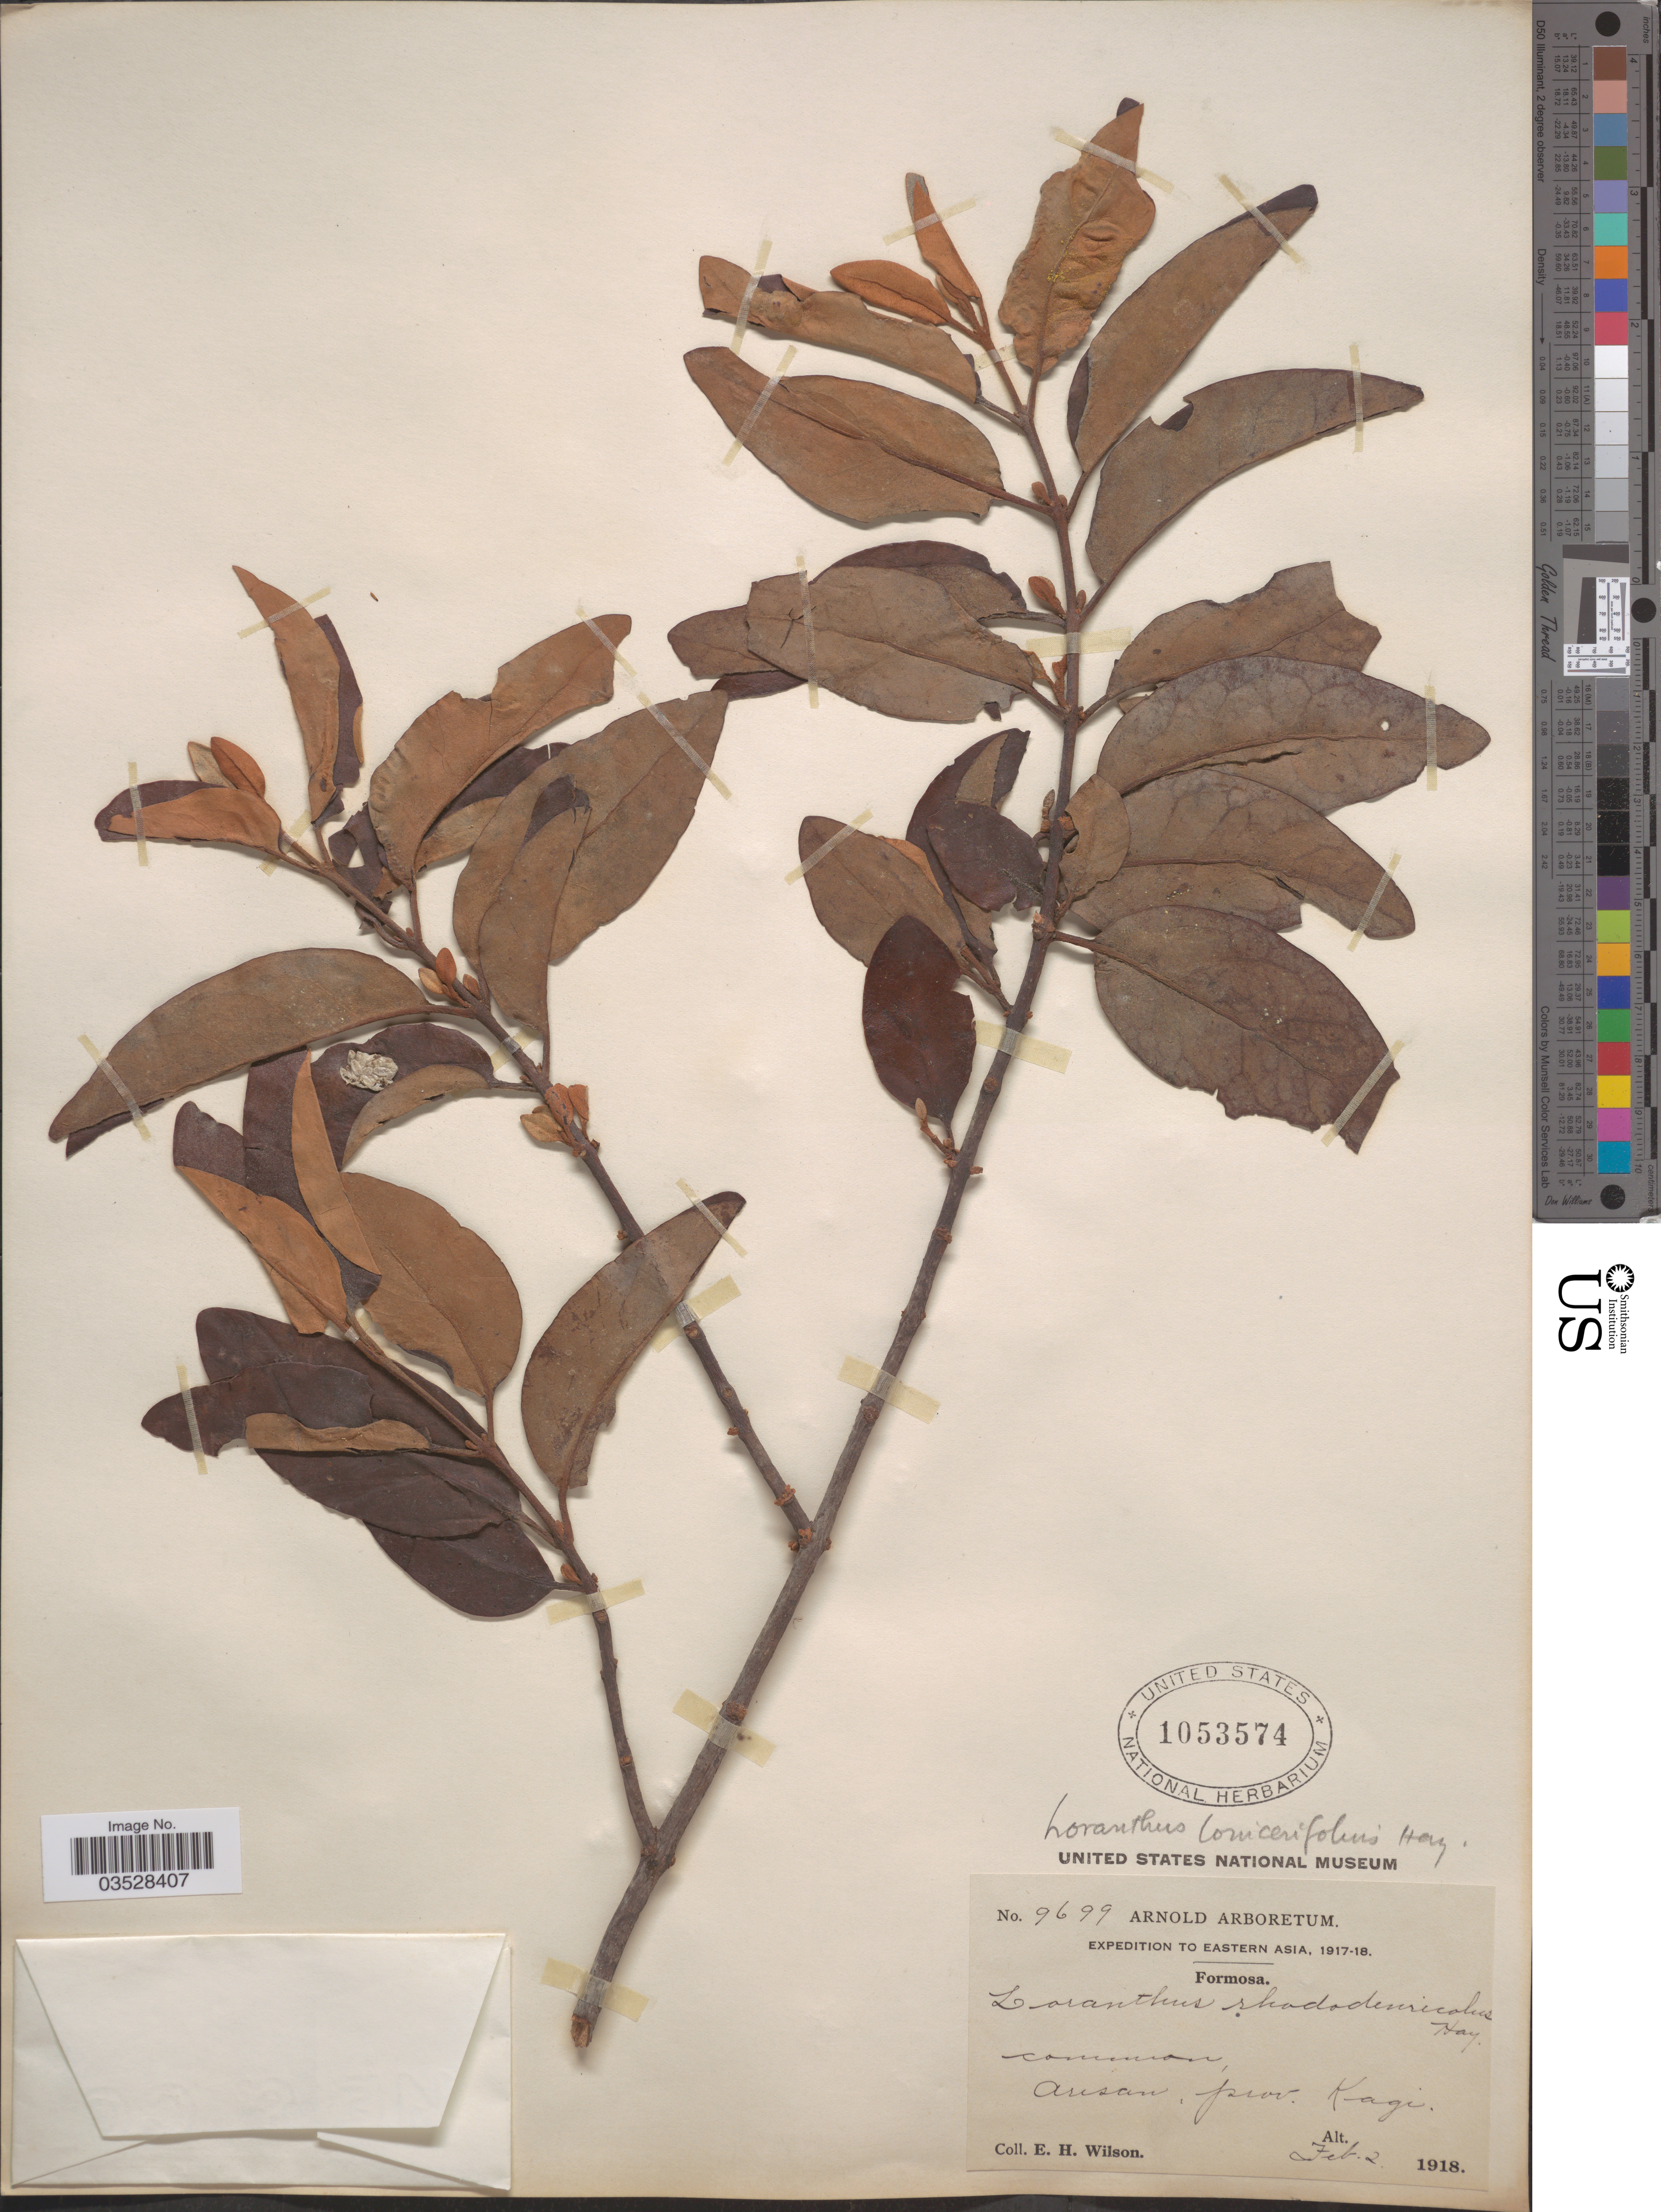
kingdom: Plantae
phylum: Tracheophyta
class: Magnoliopsida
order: Santalales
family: Loranthaceae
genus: Taxillus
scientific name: Taxillus nigrans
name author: (Hance) Danser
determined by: Strong, Mark T., (BOT), Smithsonian Institution - National Museum of Natural History (UNITED STATES)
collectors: E. Wilson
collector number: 9699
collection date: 1918-02-02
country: Taiwan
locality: Eastern Asia. Formosa. Arisan, Prov. Kagi.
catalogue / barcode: US 1053574